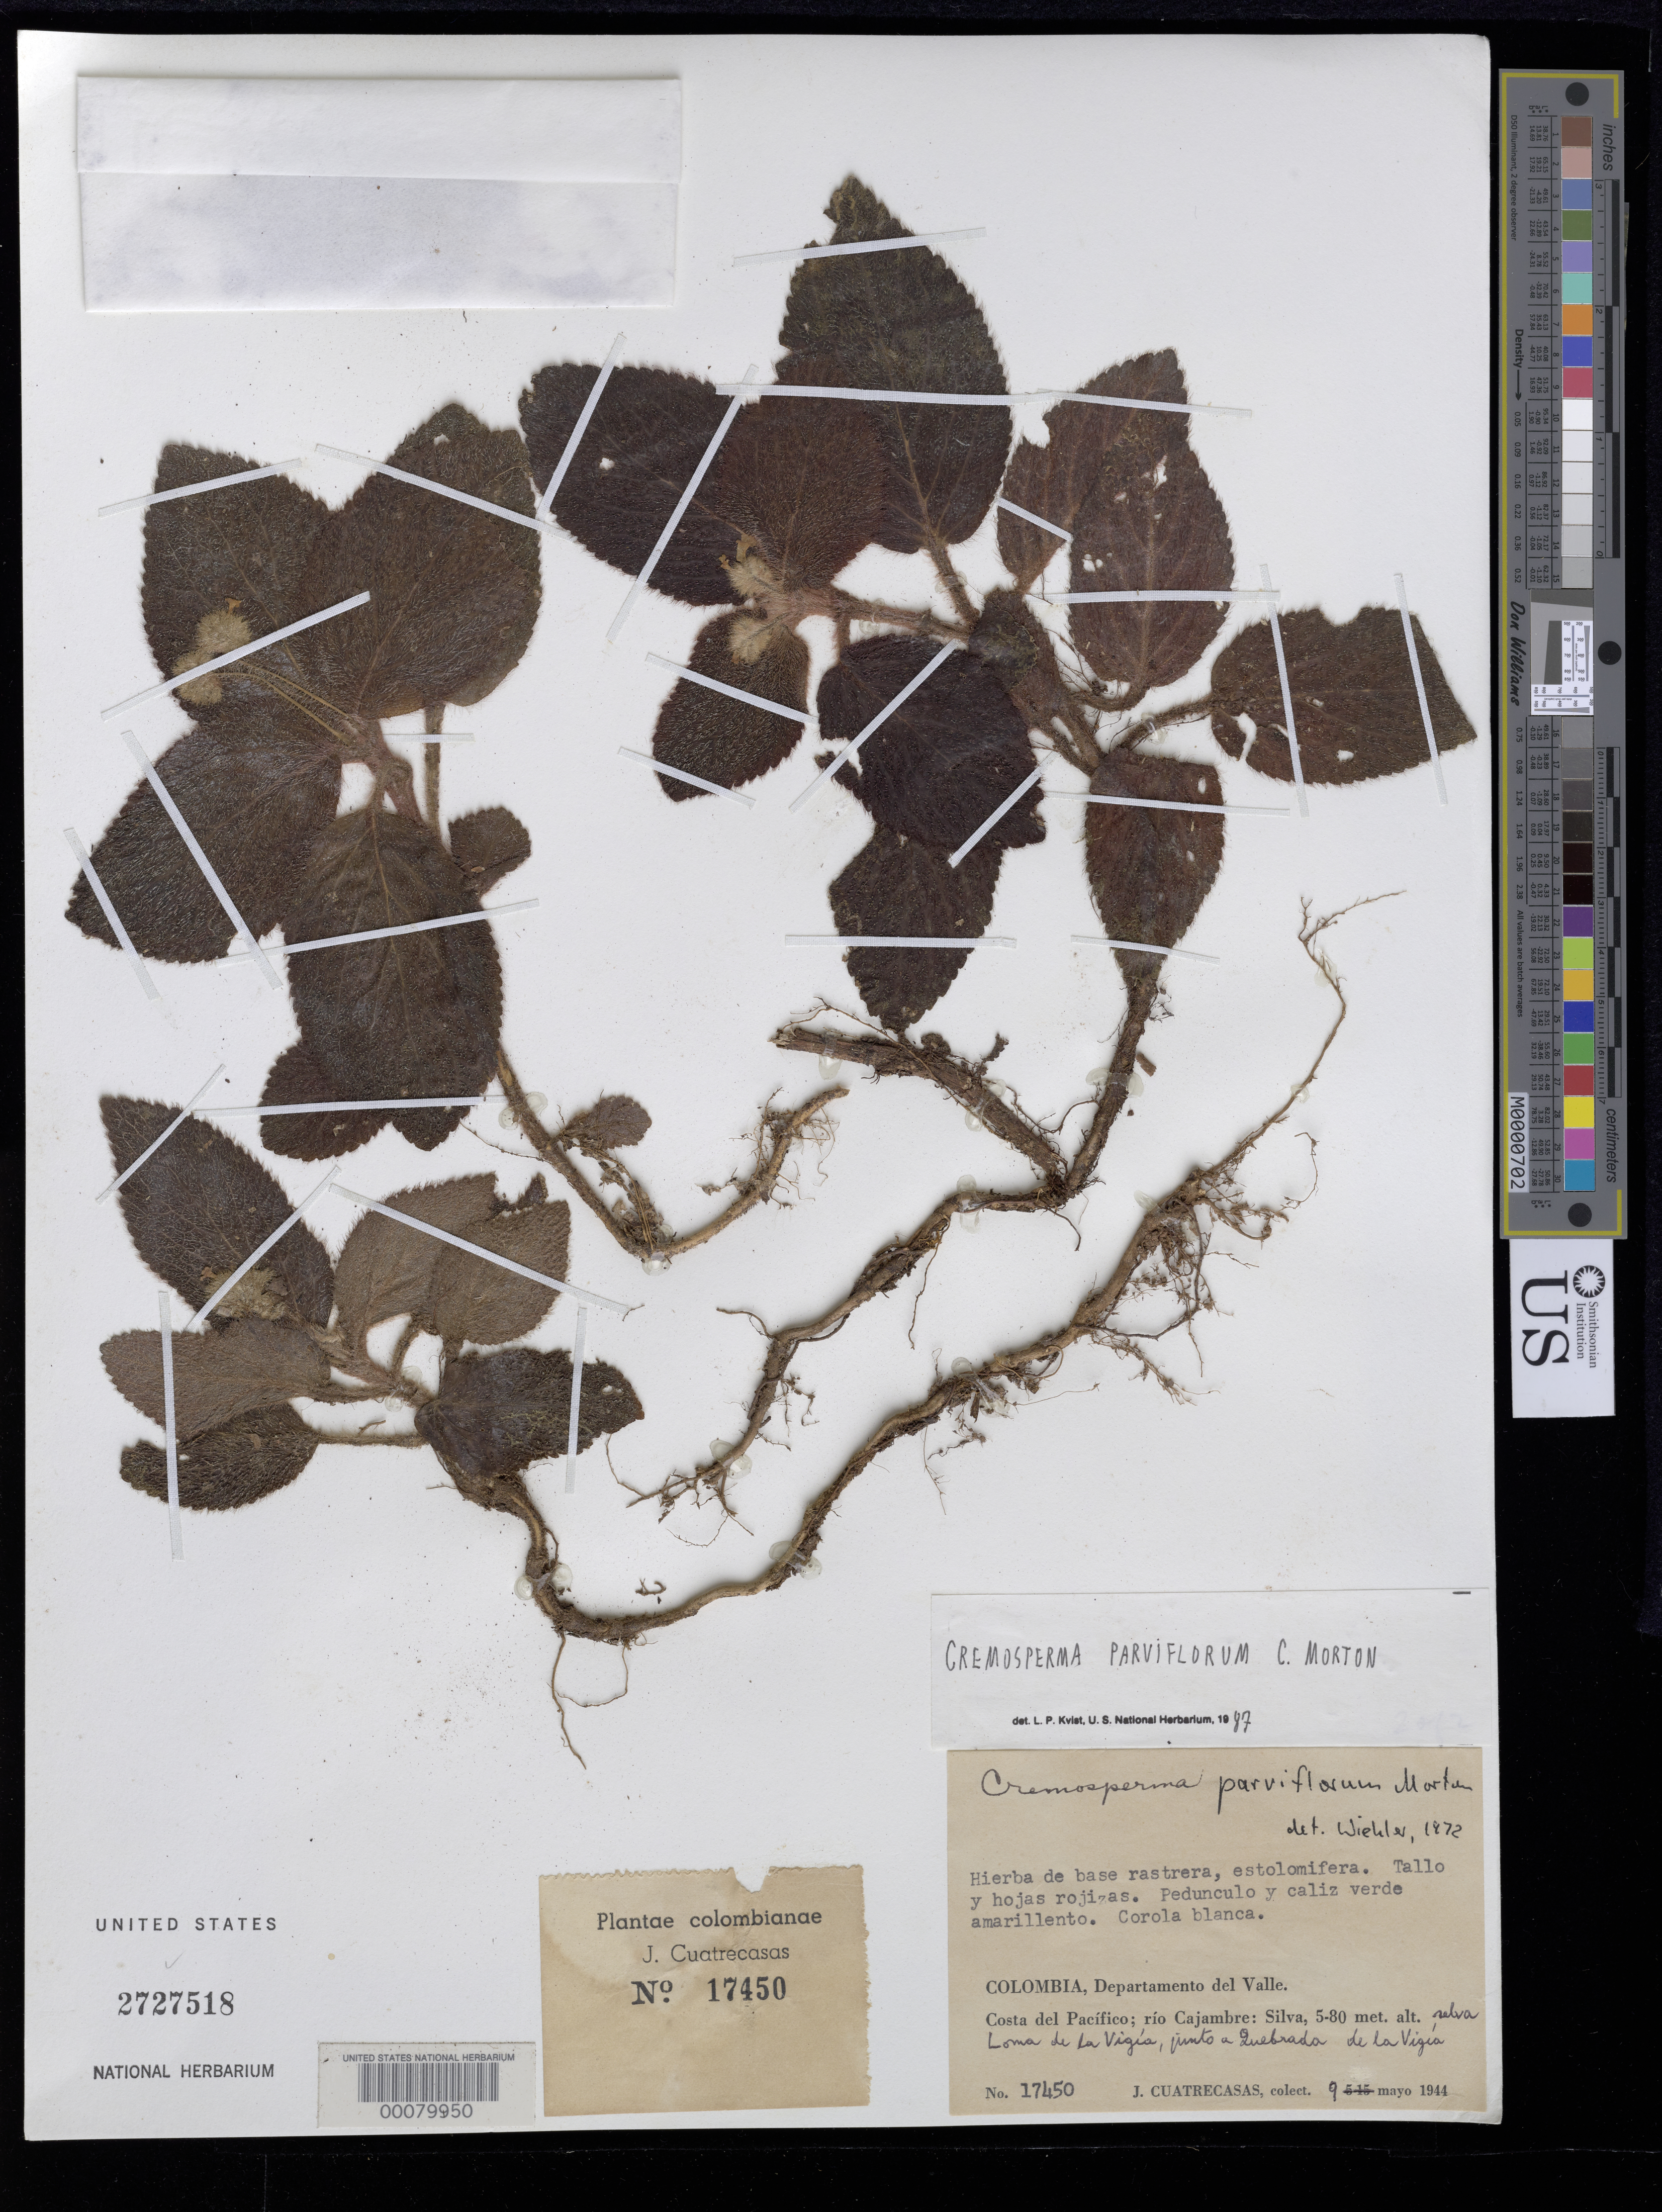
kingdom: Plantae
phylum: Tracheophyta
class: Magnoliopsida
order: Lamiales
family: Gesneriaceae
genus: Cremosperma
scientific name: Cremosperma parviflorum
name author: C.V. Morton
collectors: J. Cuatrecasas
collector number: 17450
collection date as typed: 09 May 1944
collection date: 1944-05-09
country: Colombia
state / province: Valle del Cauca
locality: Pacific coast, Rio Cajambre, silva, small hill of Vigia, United to Quebrada of Vigia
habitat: Forest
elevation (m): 5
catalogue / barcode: US 2727518